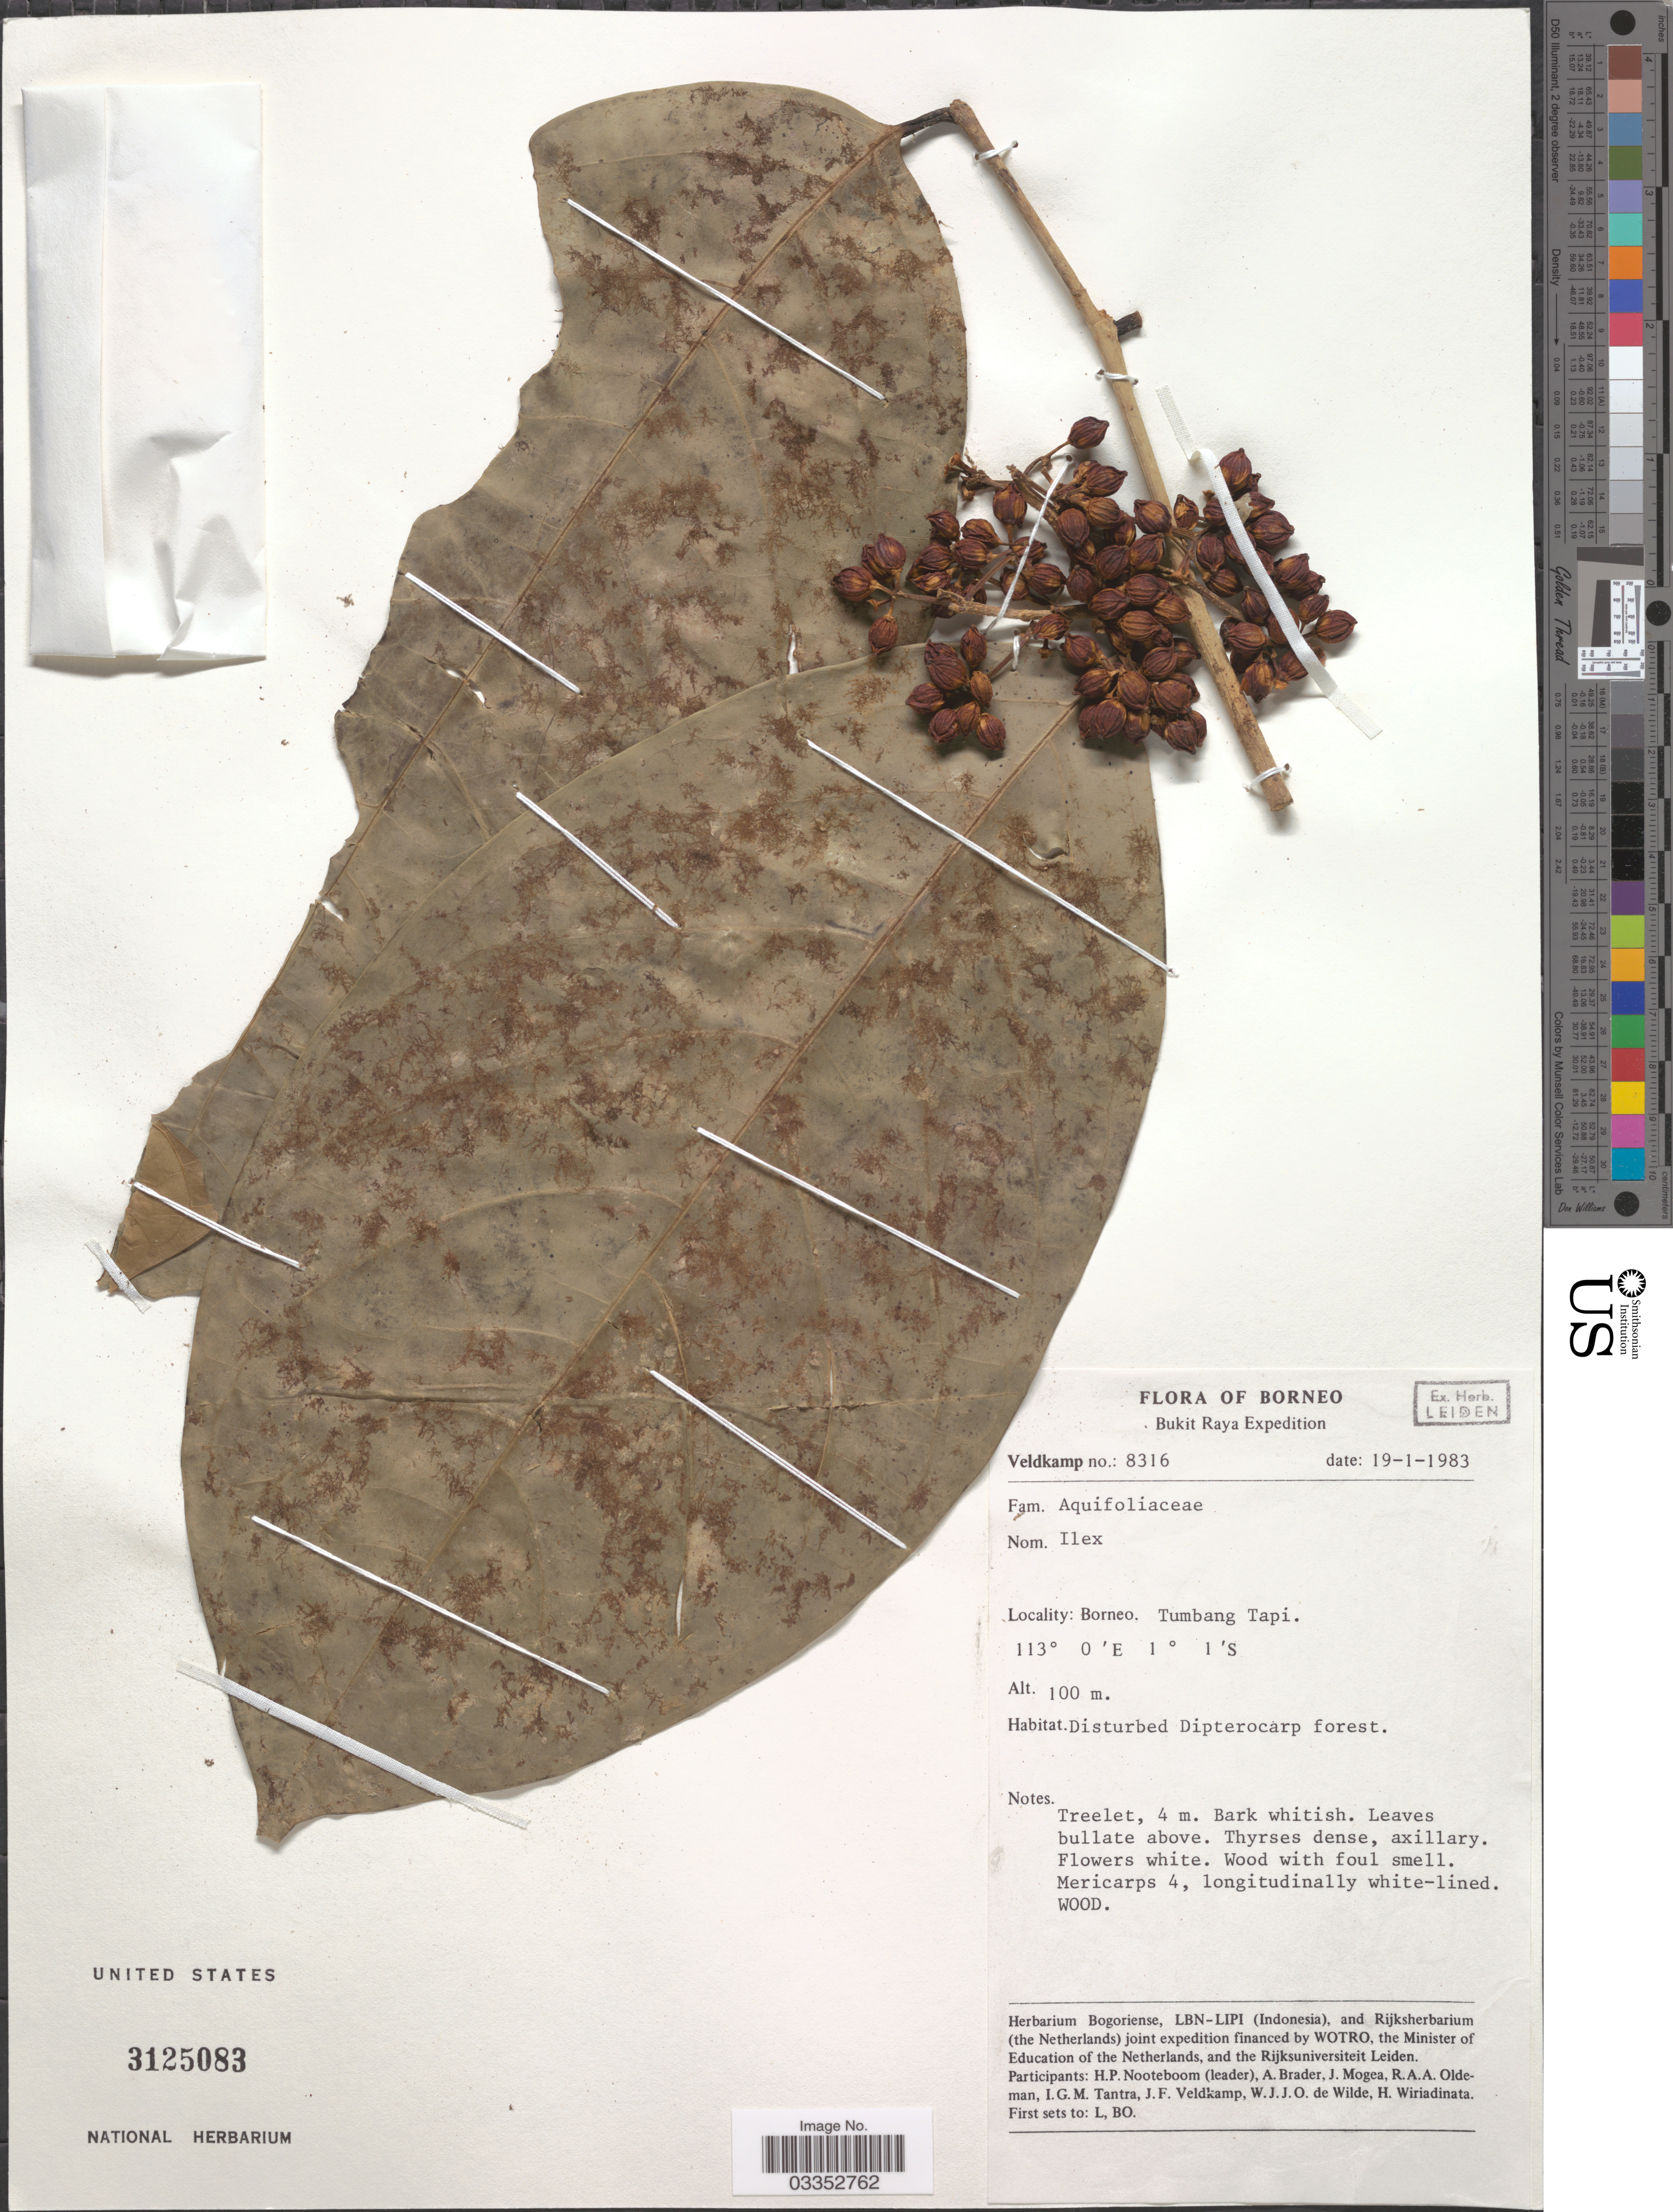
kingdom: Plantae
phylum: Tracheophyta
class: Magnoliopsida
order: Aquifoliales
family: Aquifoliaceae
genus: Ilex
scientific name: Ilex sp.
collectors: J. F. Veldkamp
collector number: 8316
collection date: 1983-01-19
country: Malaysia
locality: Borneo. Tumbang Tapi.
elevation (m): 100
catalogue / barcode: US 3125083